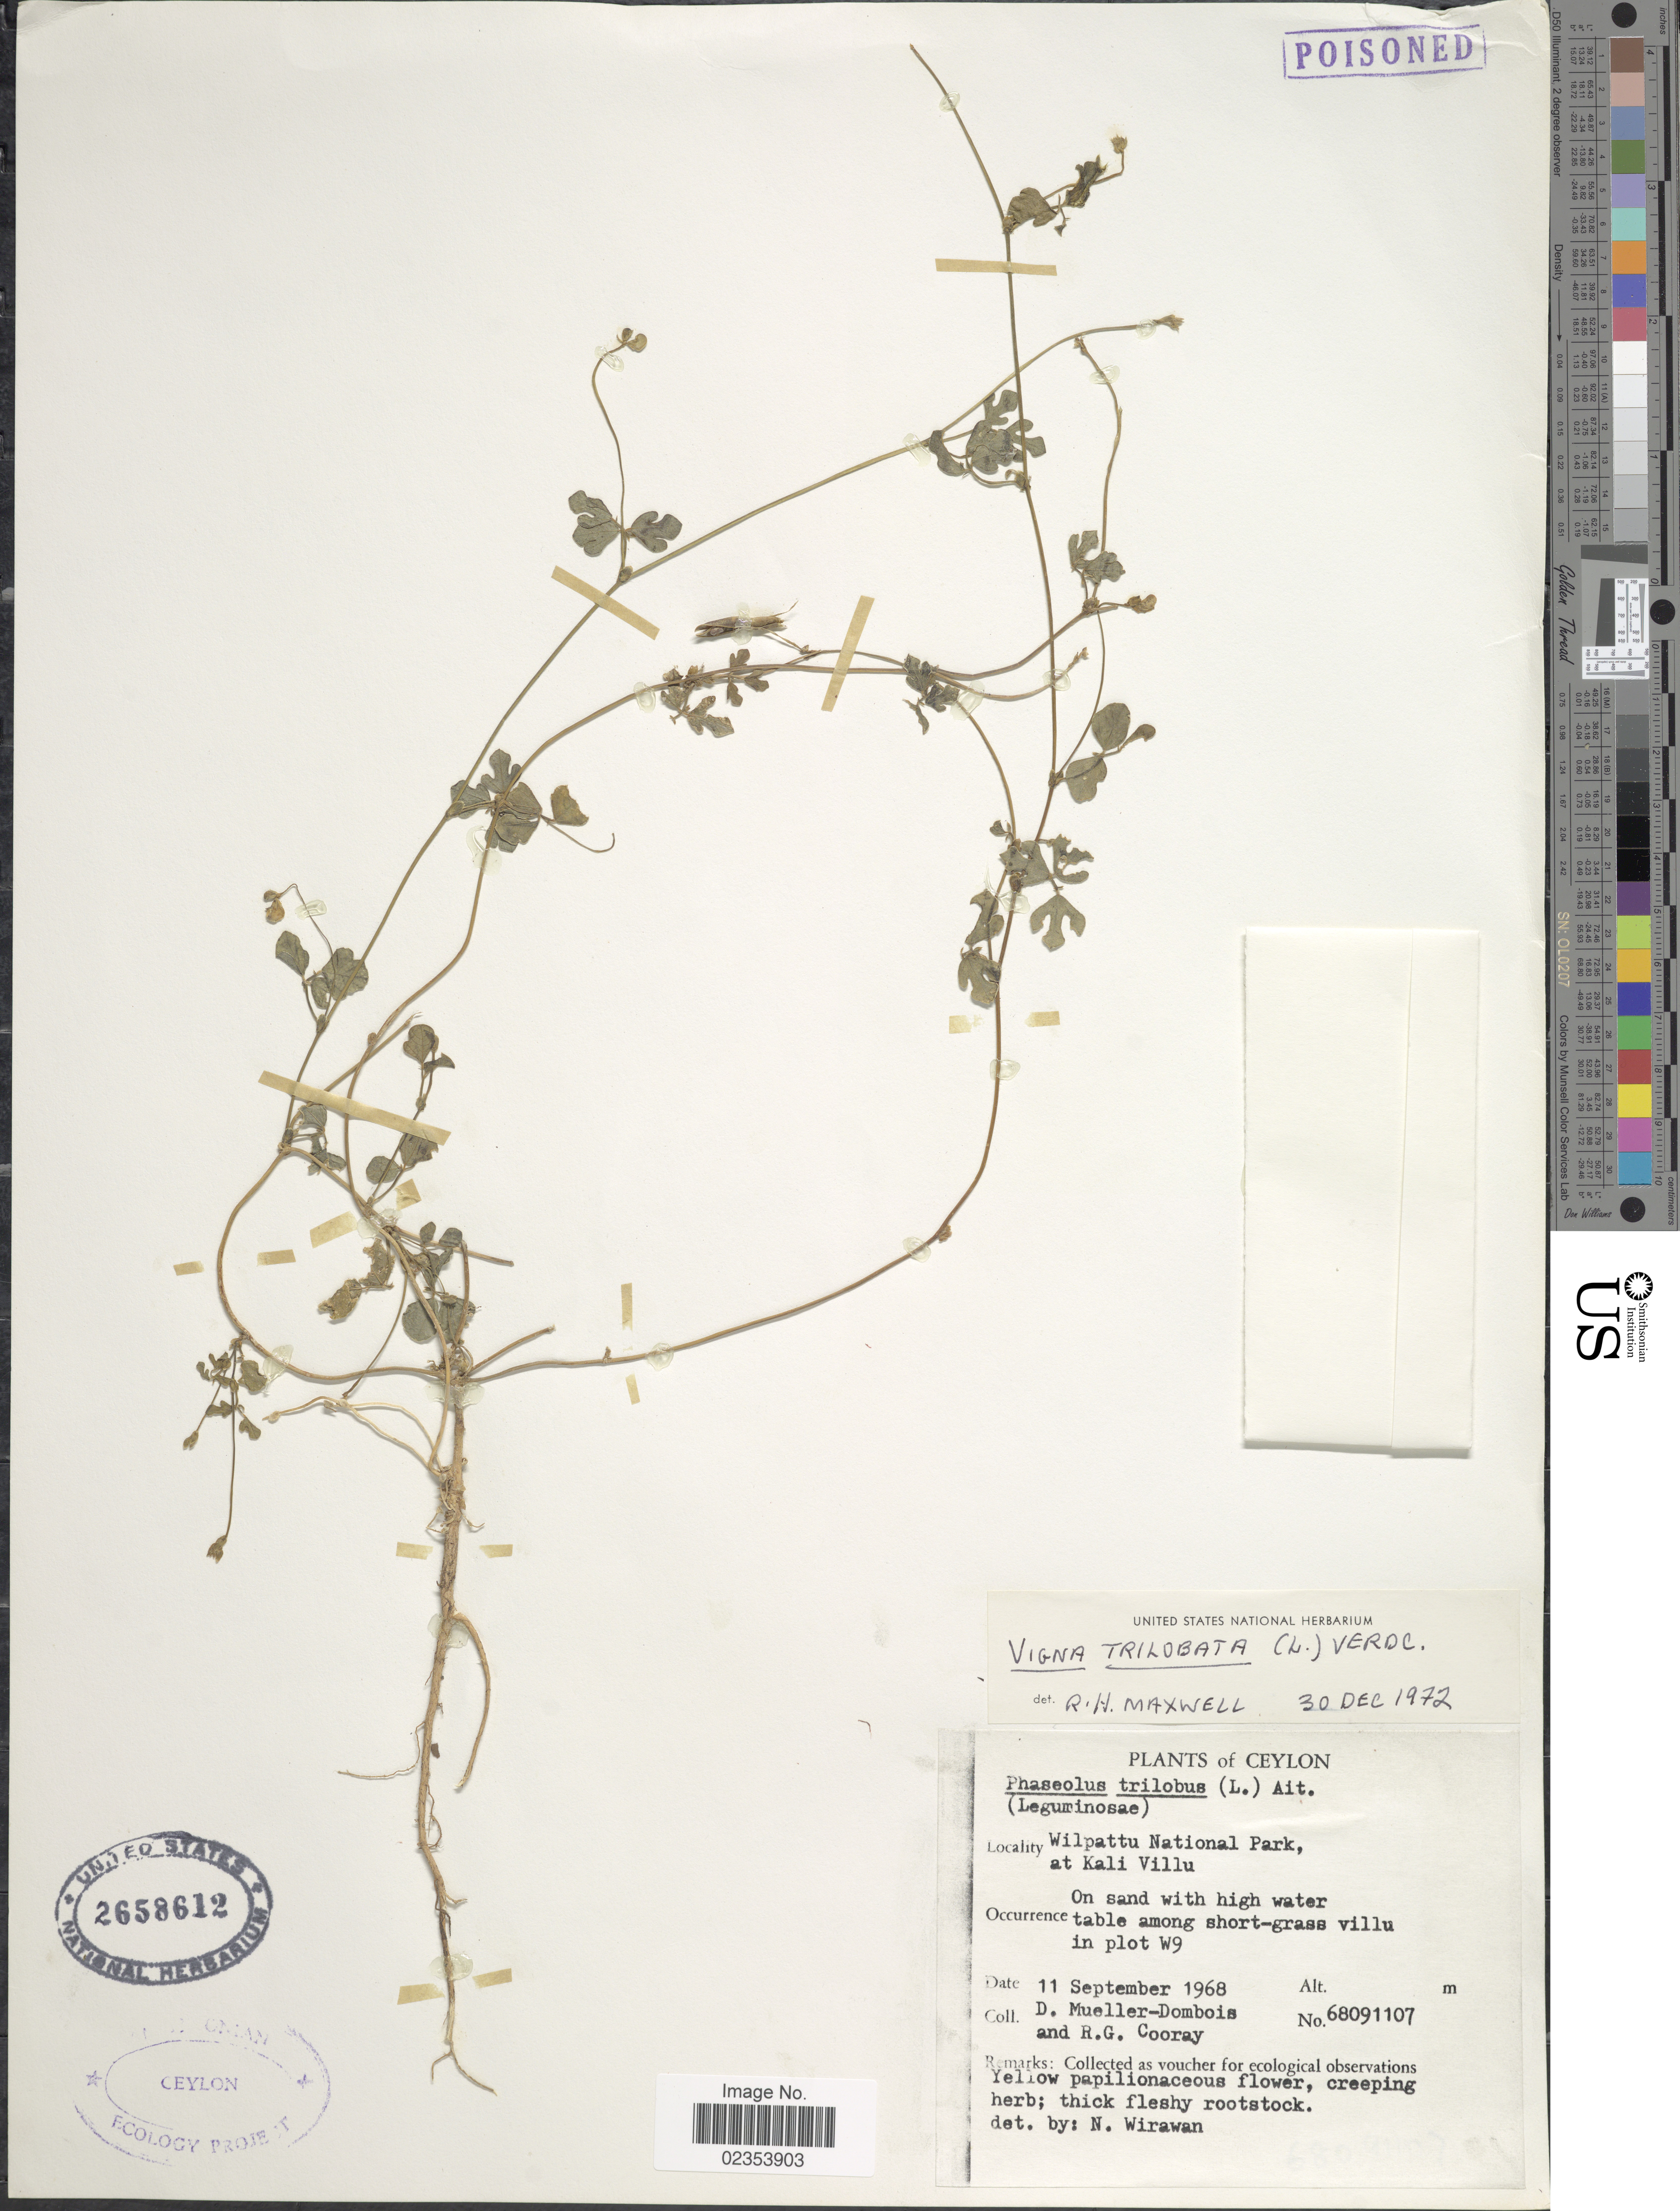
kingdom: Plantae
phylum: Tracheophyta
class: Magnoliopsida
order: Fabales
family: Fabaceae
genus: Vigna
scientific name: Vigna trilobata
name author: (L.) Verdc.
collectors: D. Mueller-Dombois & R. Cooray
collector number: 68091107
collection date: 1968-09-11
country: Sri Lanka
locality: Ceylon. Wilpattu National Park, at Kali Villu, in plot W9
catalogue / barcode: US 2658612